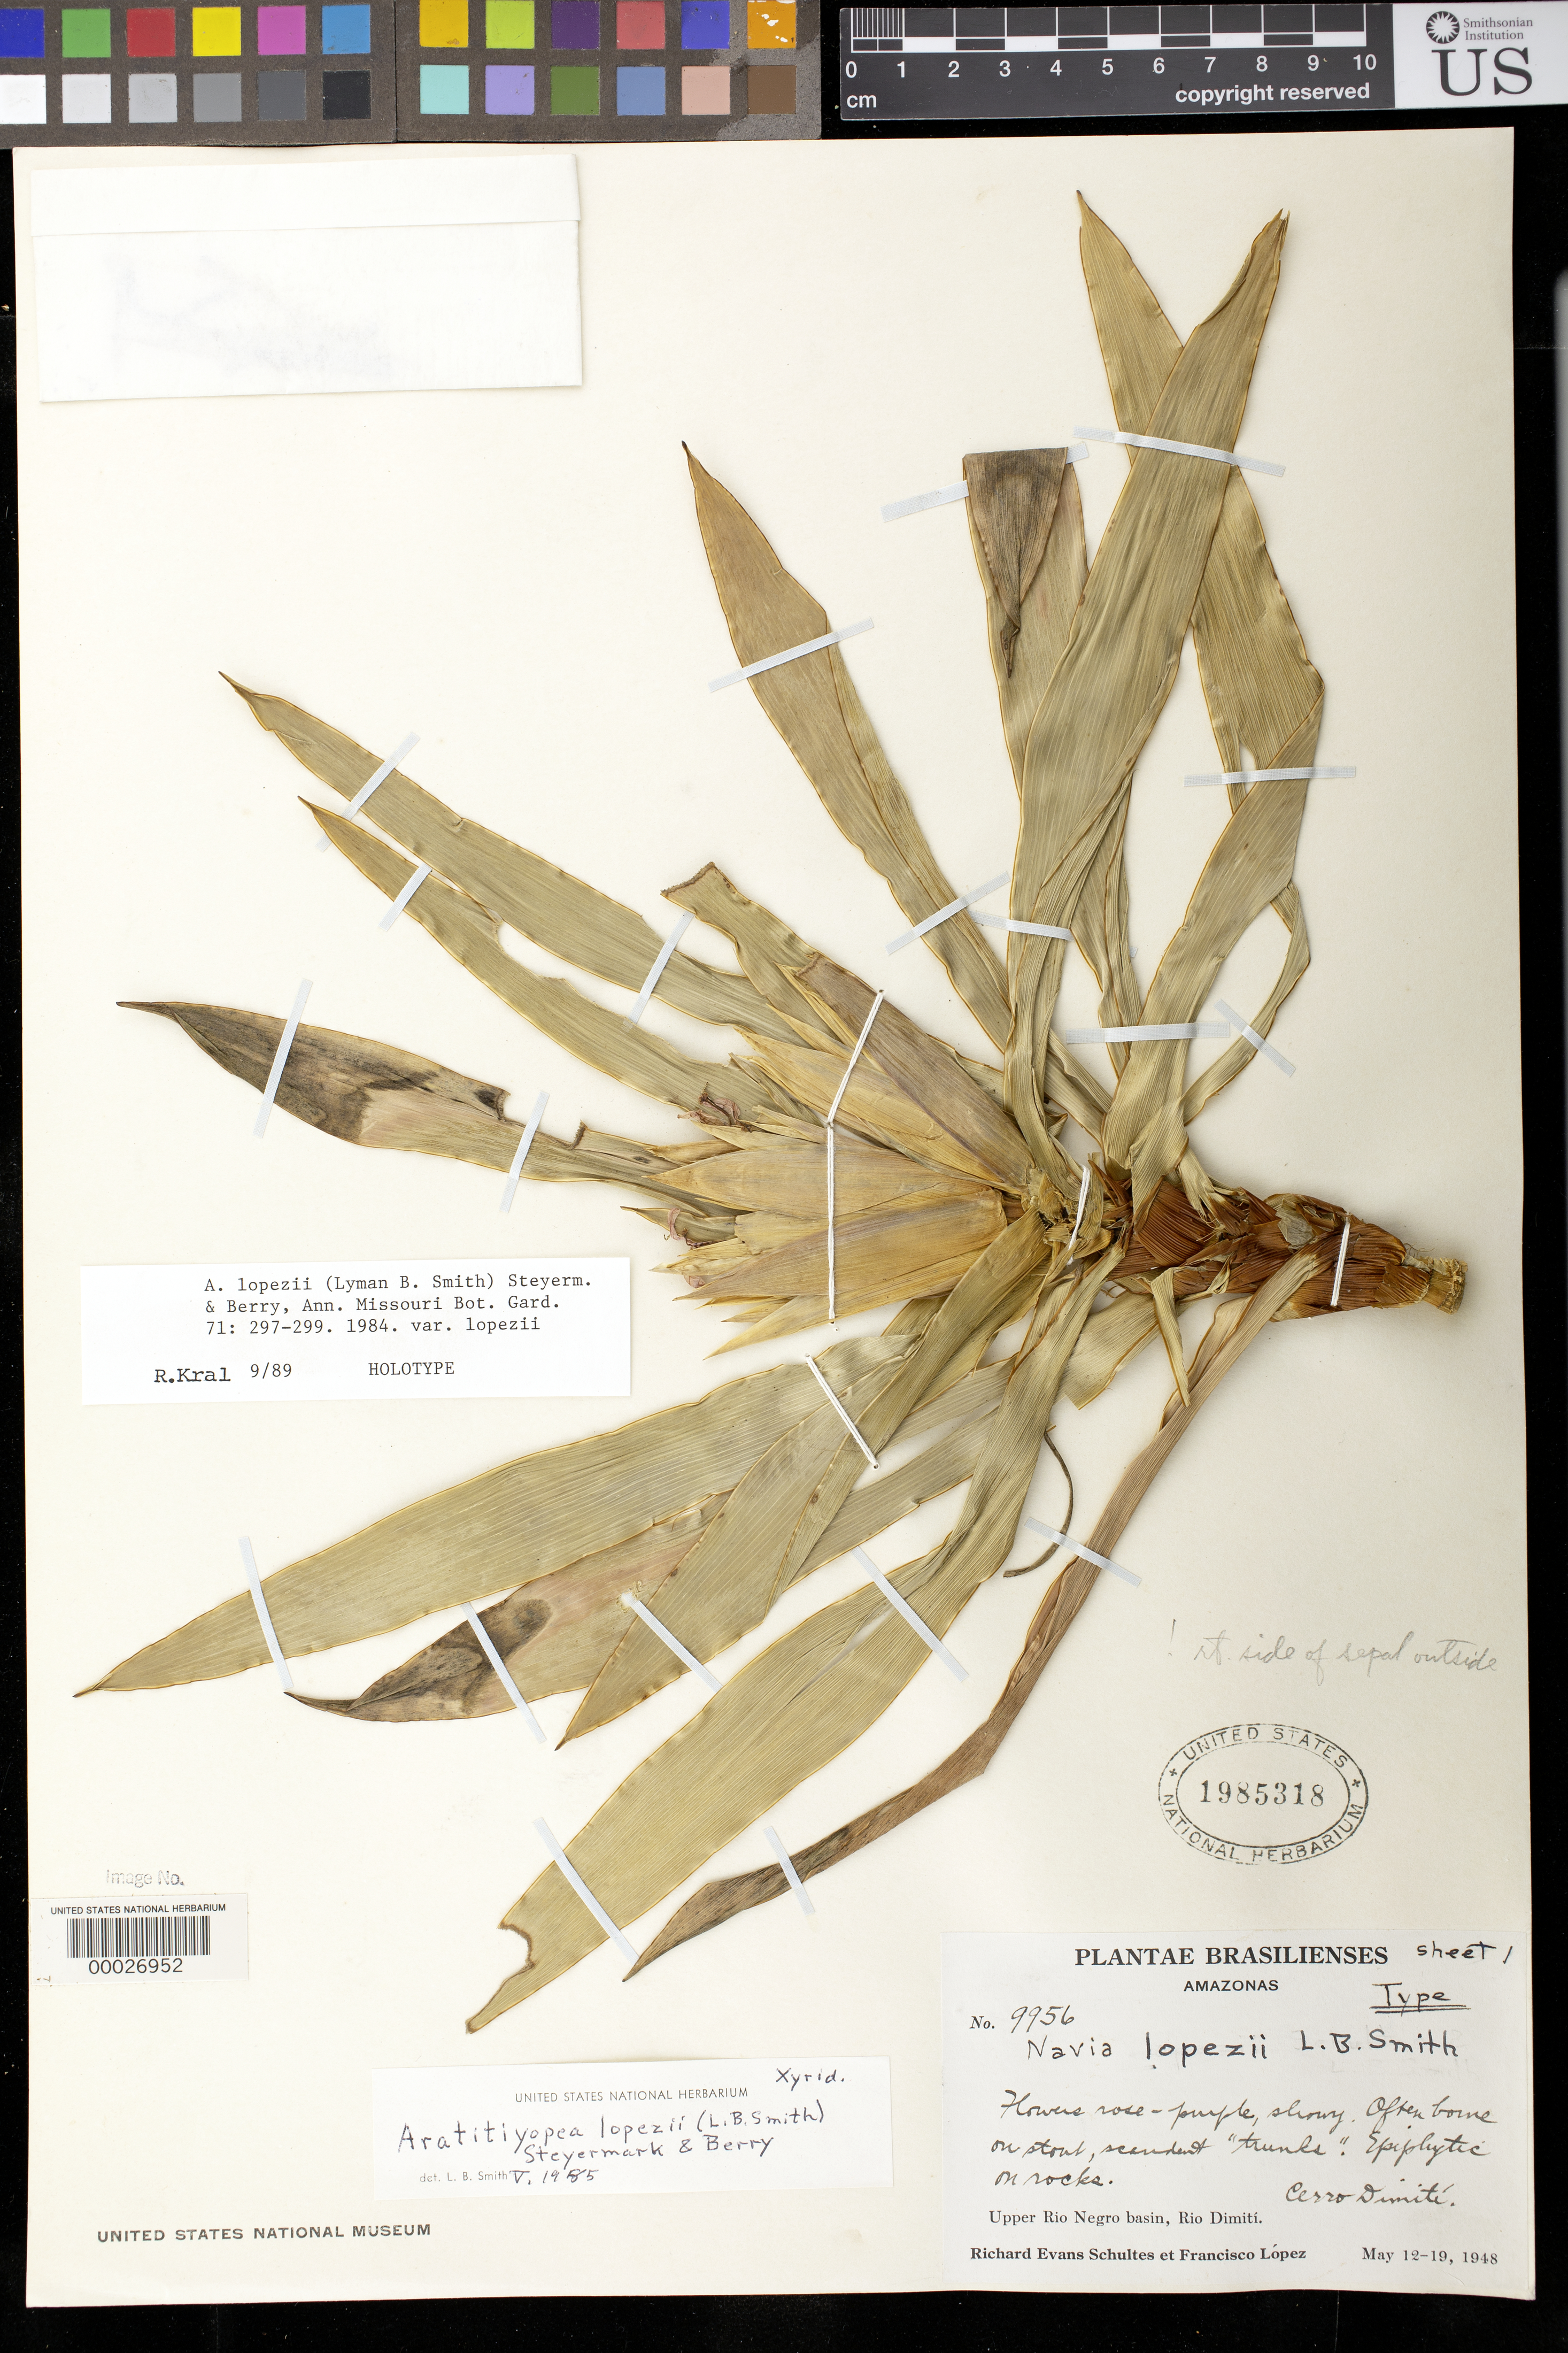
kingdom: Plantae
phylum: Tracheophyta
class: Liliopsida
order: Poales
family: Bromeliaceae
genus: Navia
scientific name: Navia lopezii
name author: L.B. Sm. in R.E. Schult.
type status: Holotype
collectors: R. E. Schultes & F. Lopéz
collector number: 9956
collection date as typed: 12 May 1948 to 19 May 1948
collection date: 1948-05-12/1948-05-19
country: Brazil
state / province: Amazonas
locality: Upper Rio Negro basin, Rio Dimití. Cerro Dimití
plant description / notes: Specimen is annotated as "sheet 1"; the presumable sheet 2, USNH 1985319, is not annotated as "sheet 2". Protologue explicitly cites (only) USNH 1985318 as "[holo] type" with no mention of a second sheet or isotype. Steyermark & Berry (1984) do cite an isotype at US, as USNH 1985319; that sheet is annotated by R. Kral (1989) as "Holotype, sheet #2" but unclear whether it should be considered an isotype or as a second sheet of the holotype.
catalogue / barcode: US 1985318